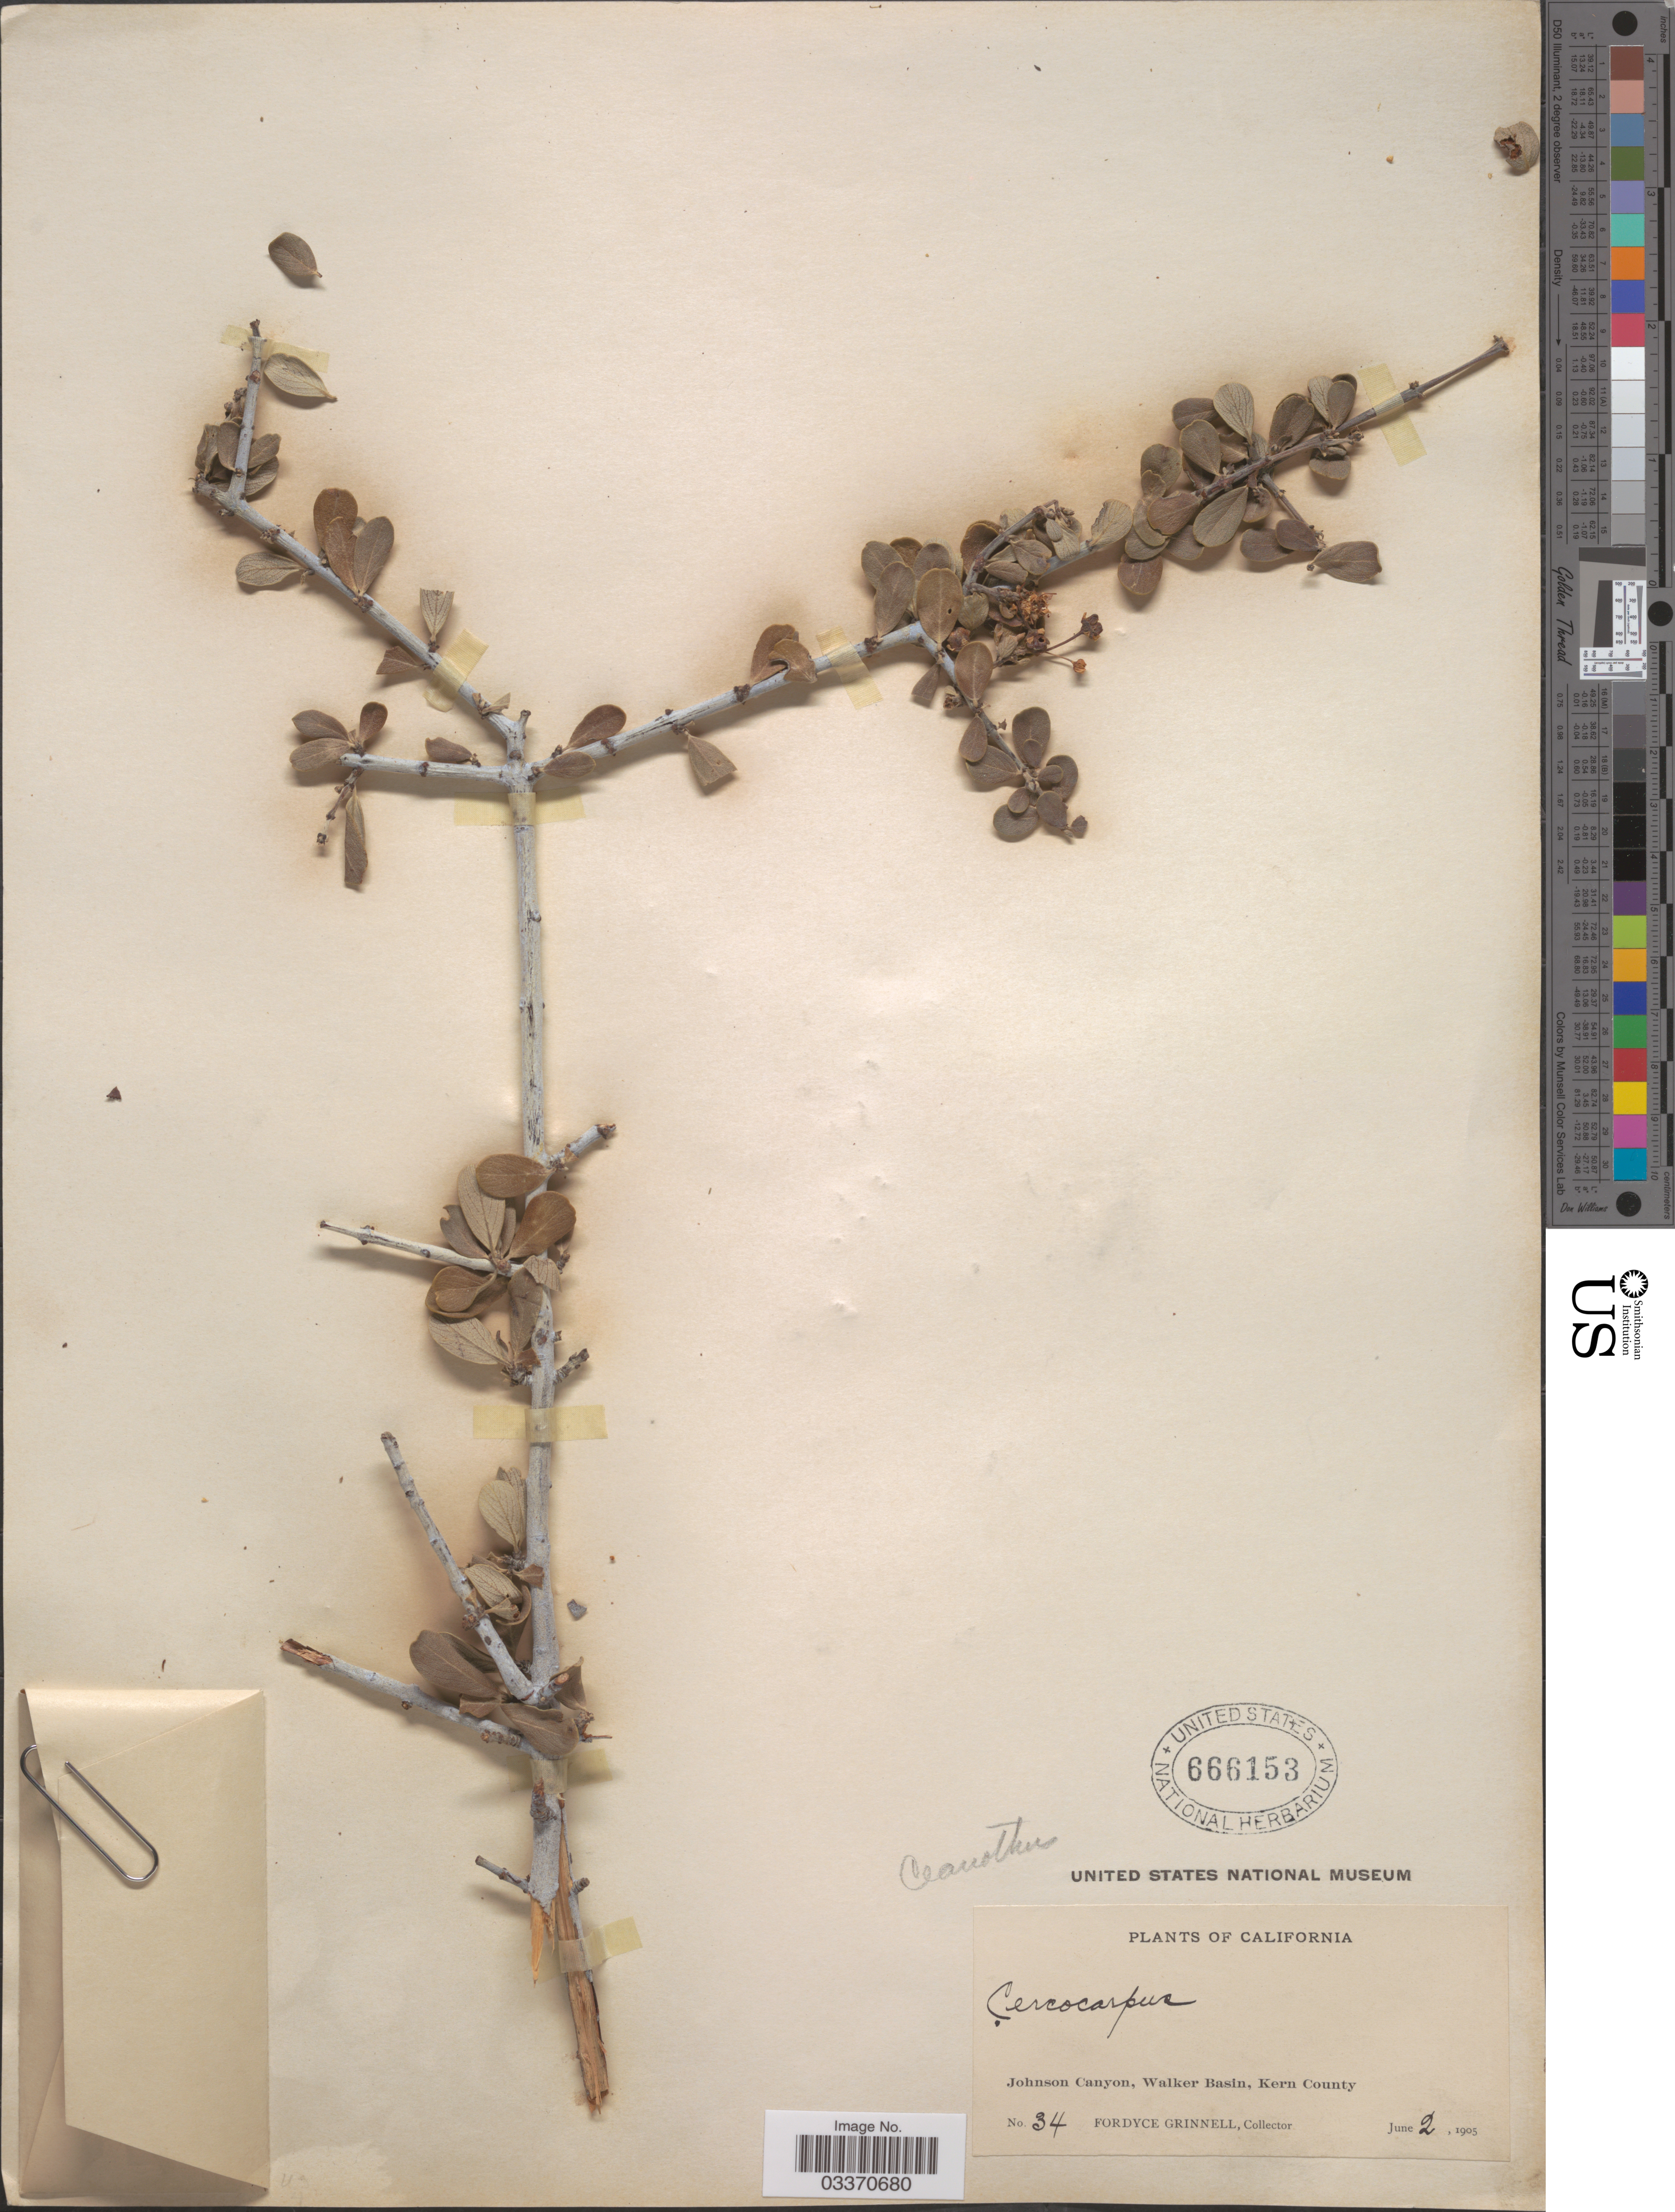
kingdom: Plantae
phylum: Tracheophyta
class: Magnoliopsida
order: Rosales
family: Rhamnaceae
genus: Ceanothus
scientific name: Ceanothus sp.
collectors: F. Grinnell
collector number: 34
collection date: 1905-06-02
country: United States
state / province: California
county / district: Kern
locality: Johnson Canyon, Walker Basin, Kern County.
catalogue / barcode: US 666153